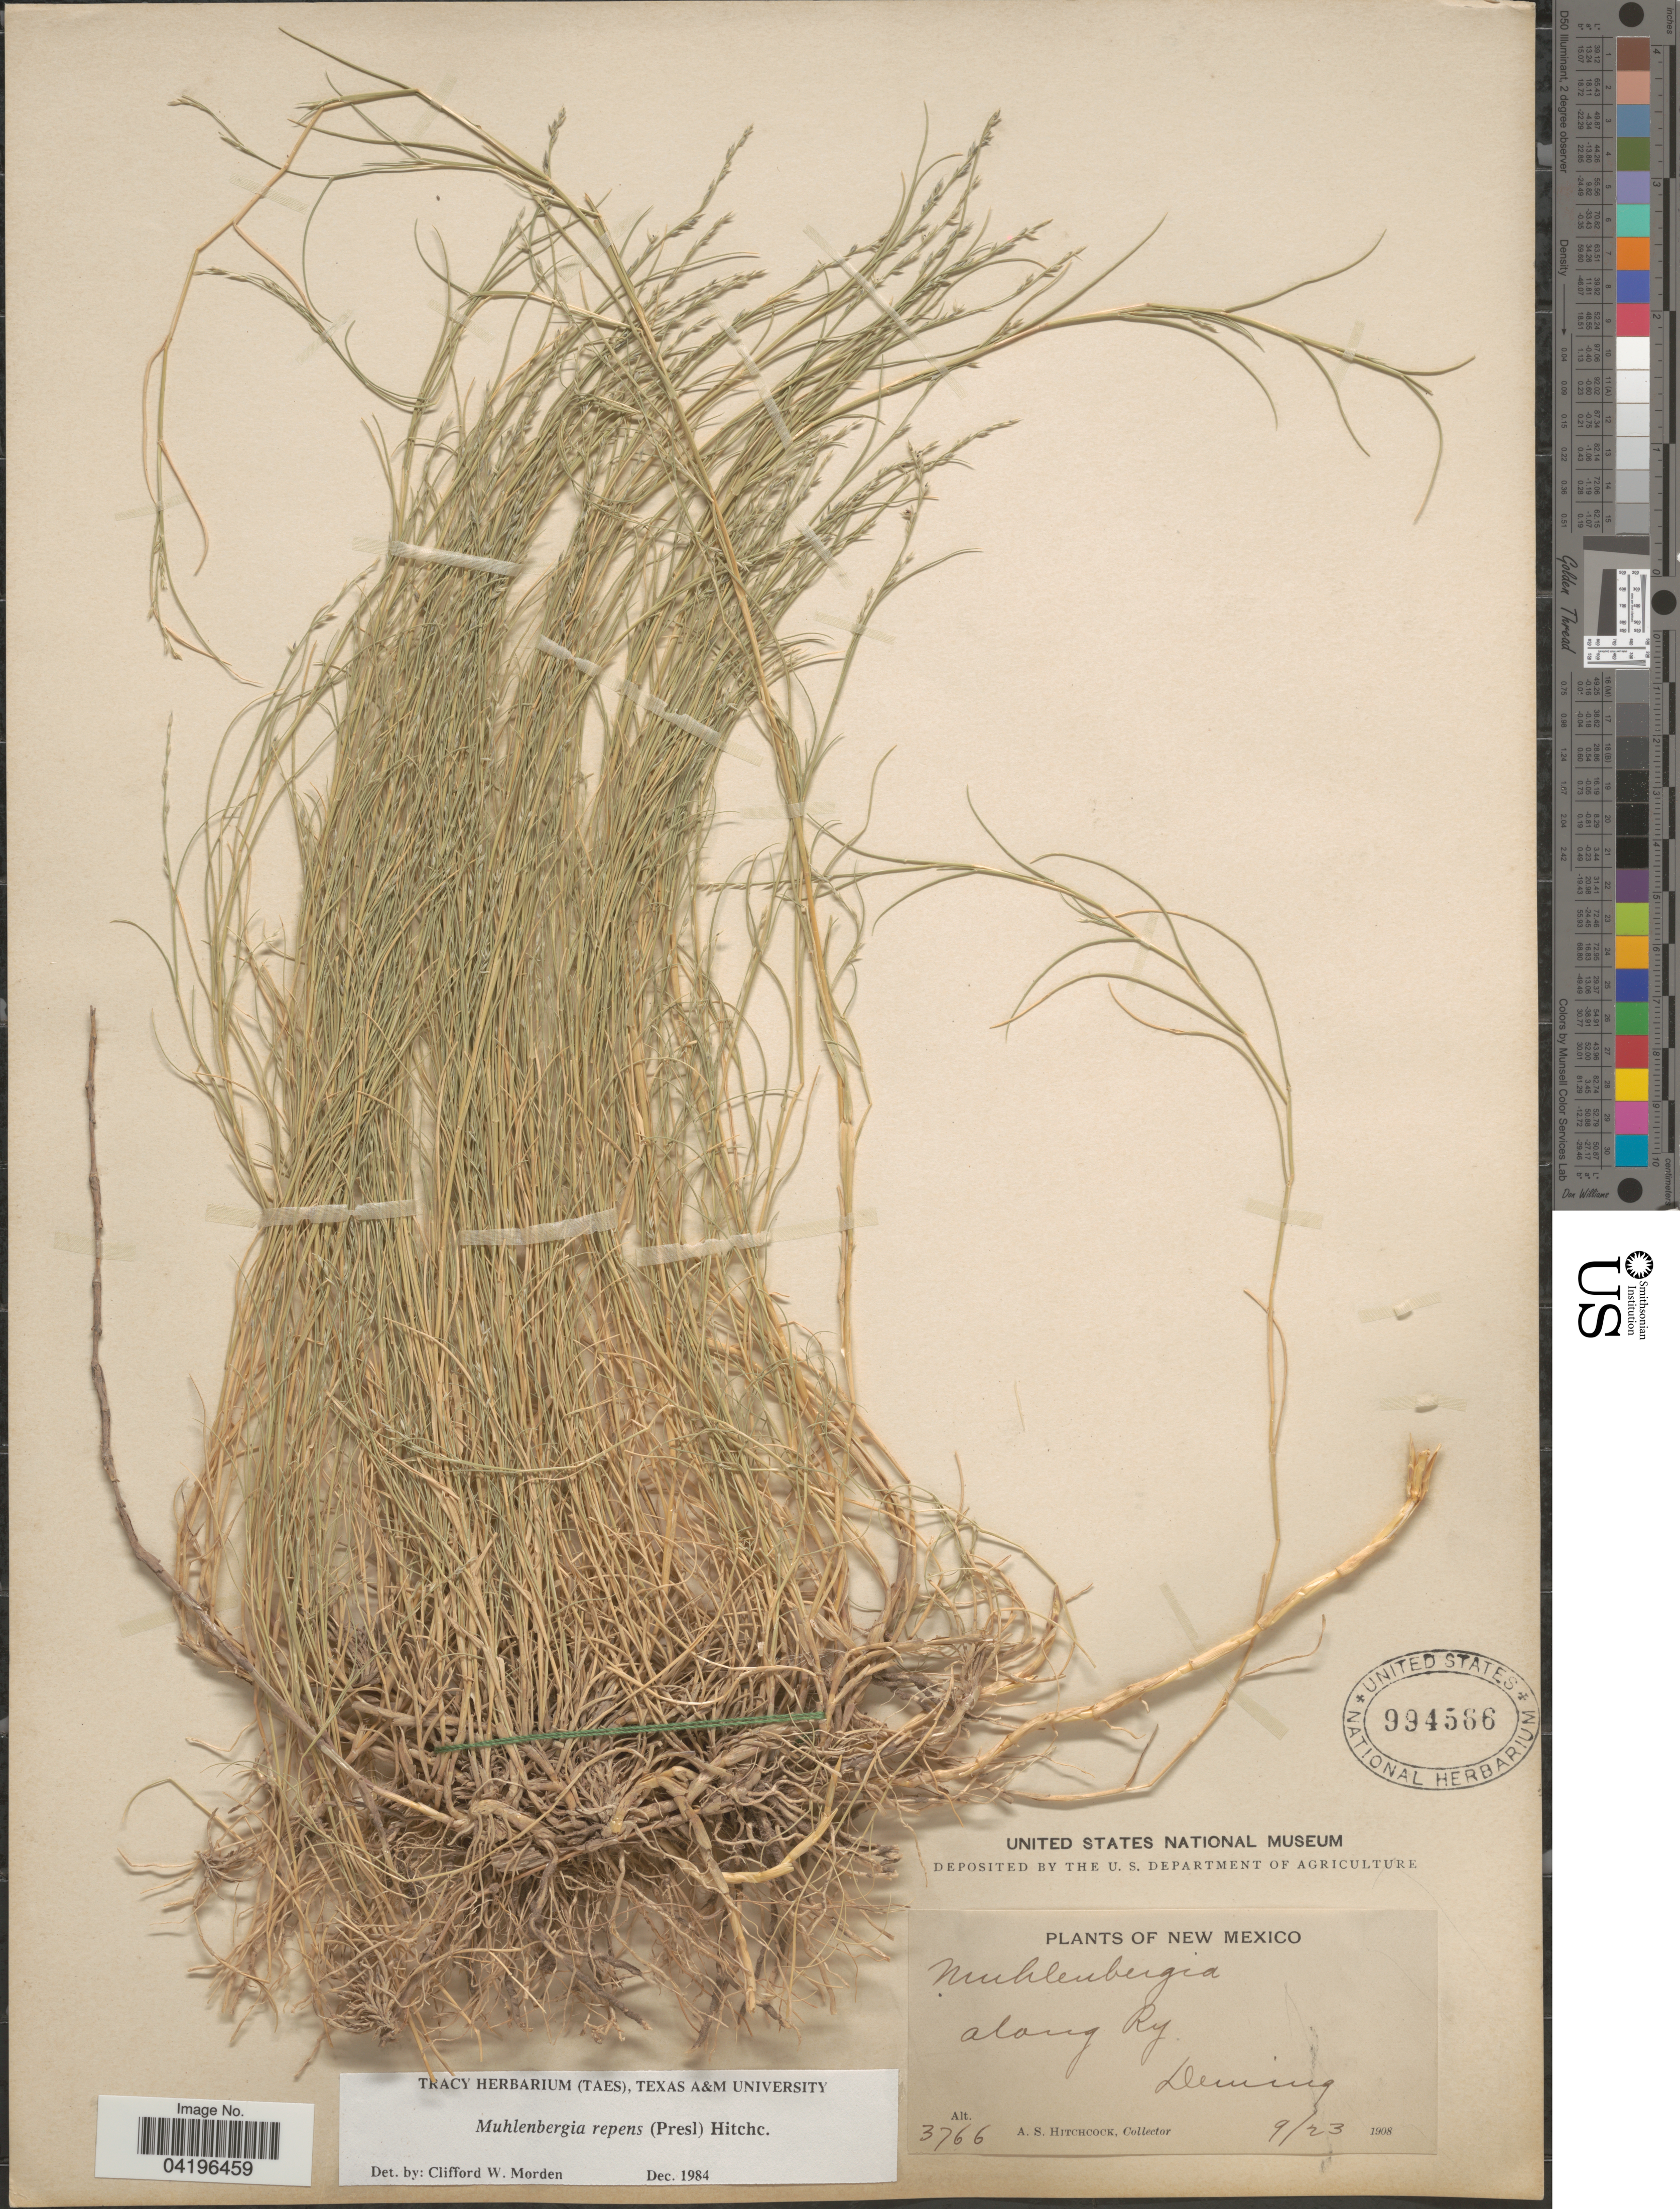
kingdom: Plantae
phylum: Tracheophyta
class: Liliopsida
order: Poales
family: Poaceae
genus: Muhlenbergia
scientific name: Muhlenbergia repens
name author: (J. Presl) Hitchc.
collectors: A. S. Hitchcock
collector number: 3766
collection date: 1908-09-23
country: United States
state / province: New Mexico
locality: Along Ry. Deming.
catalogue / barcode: US 994566